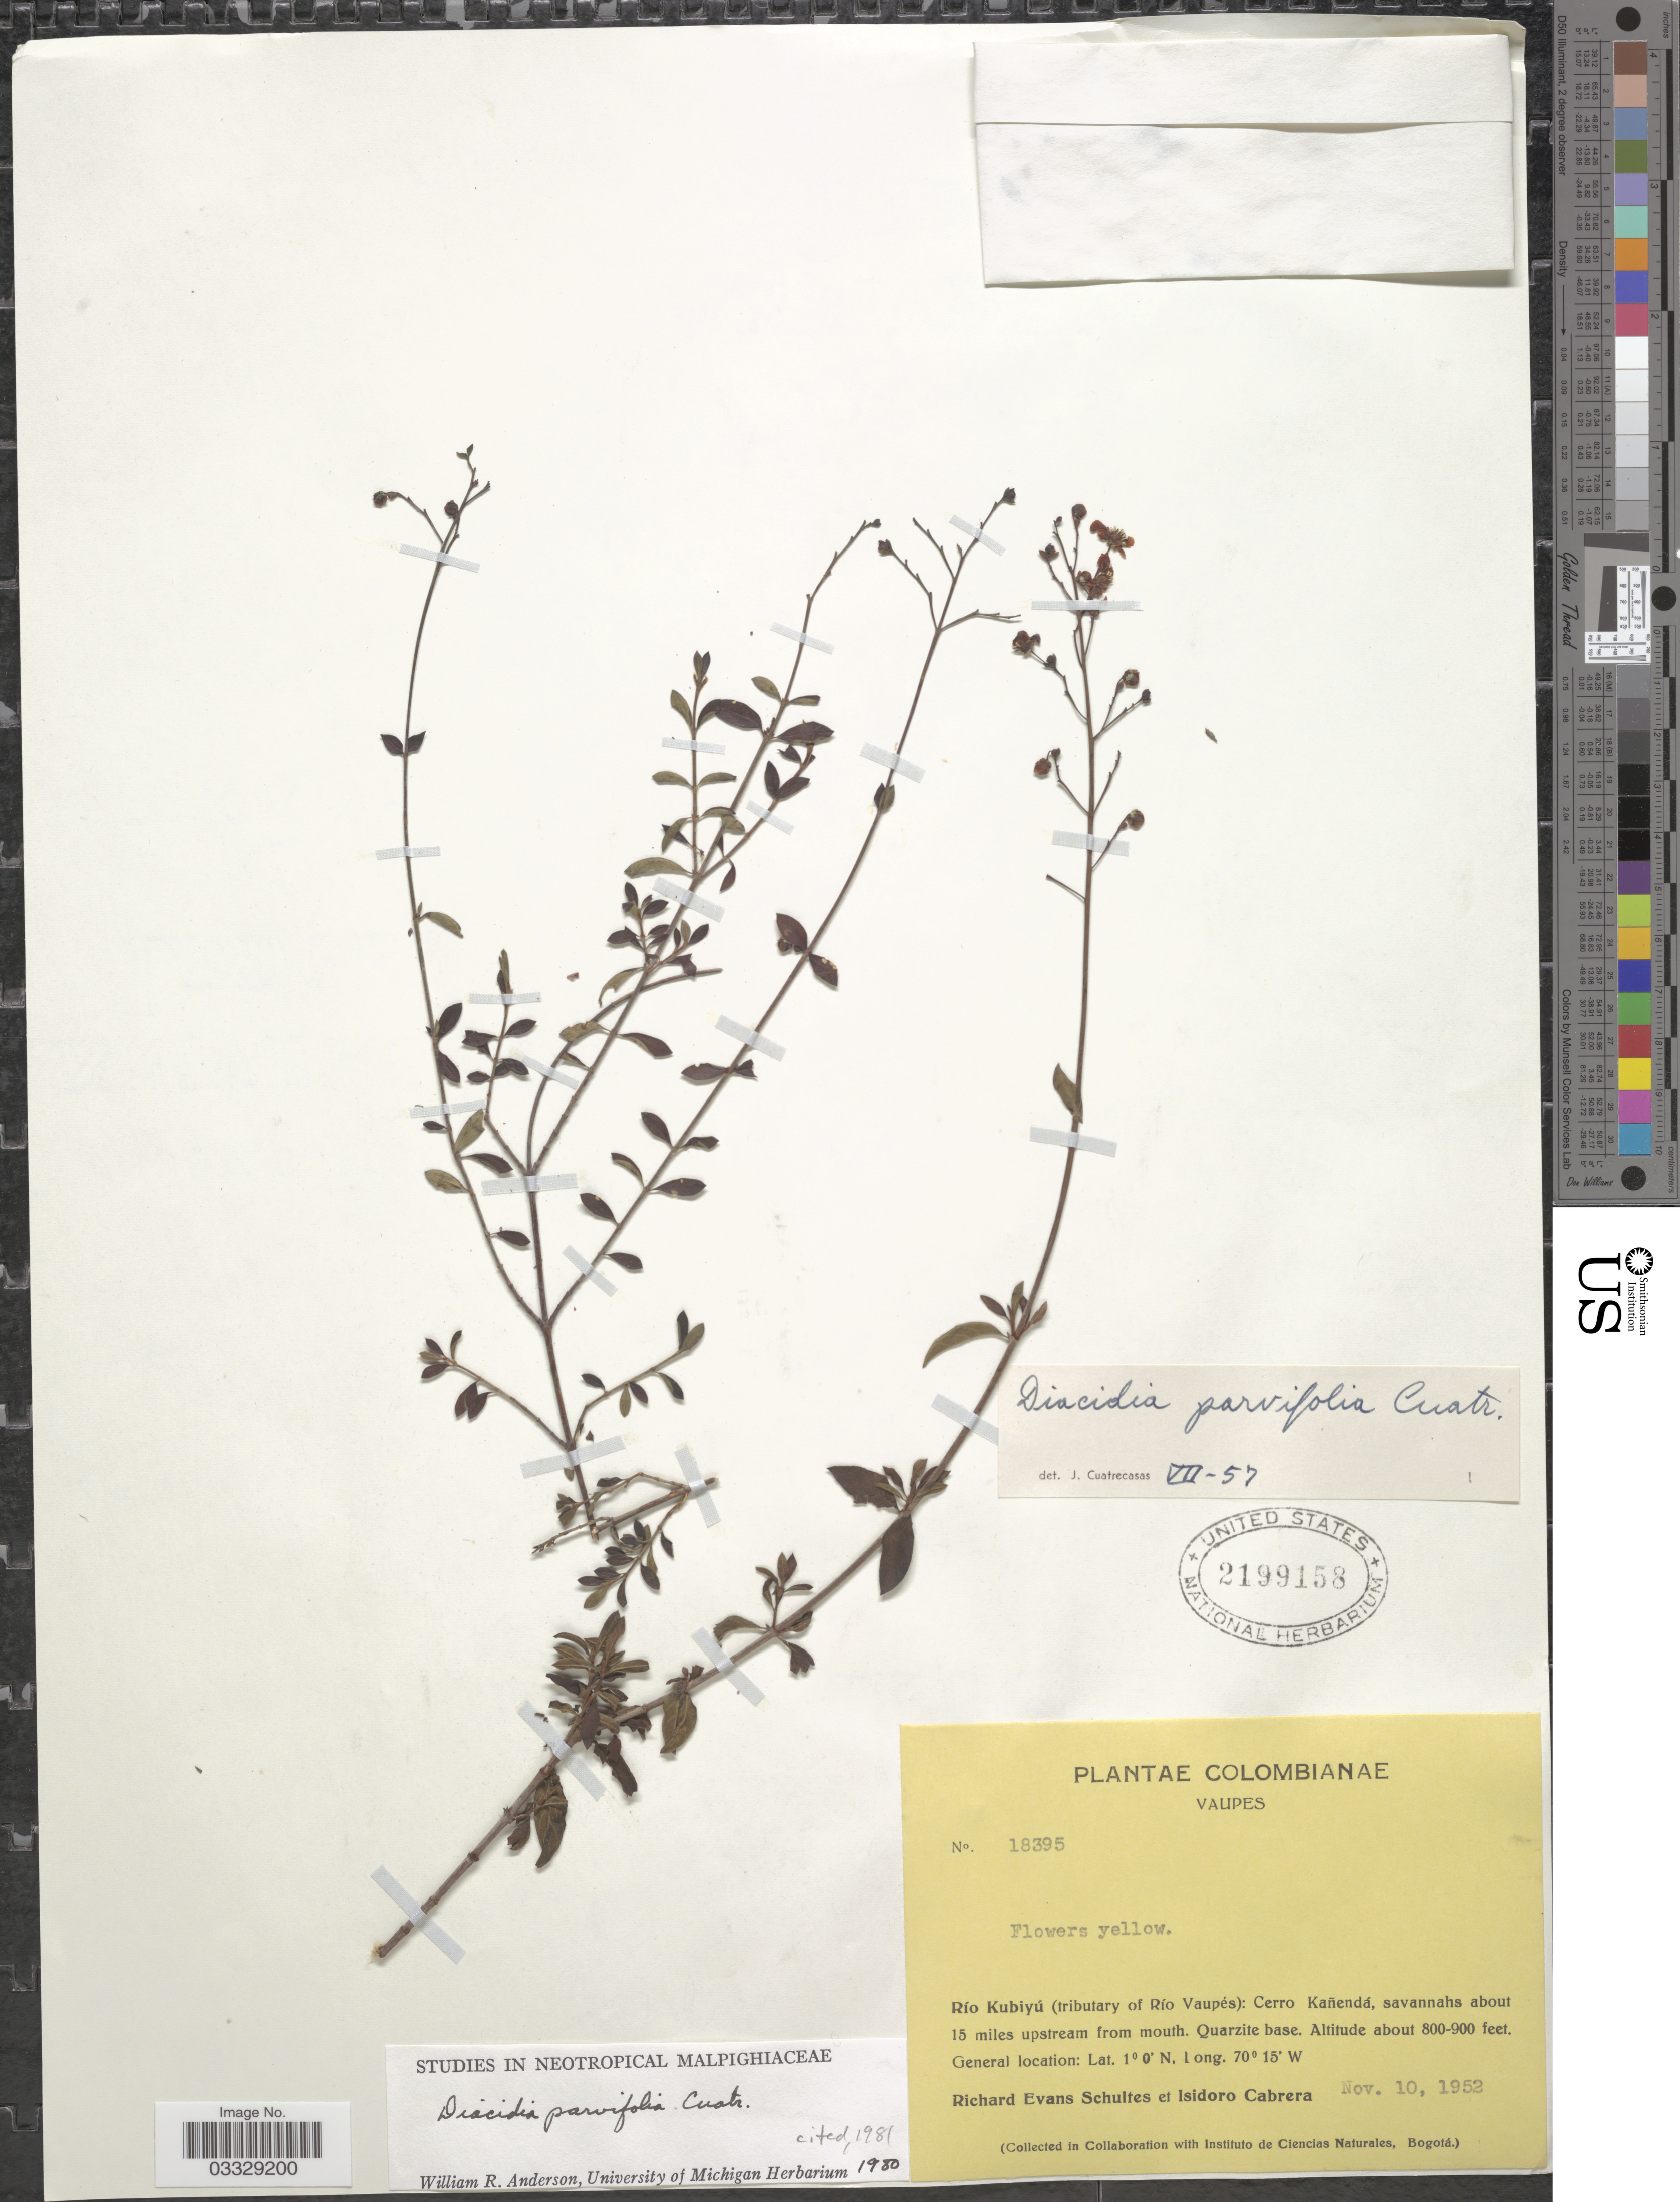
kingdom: Plantae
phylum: Tracheophyta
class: Magnoliopsida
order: Malpighiales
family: Malpighiaceae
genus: Diacidia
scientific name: Diacidia parvifolia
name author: Cuatrec.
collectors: R. E. Schultes & I. Cabrera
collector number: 18395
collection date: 1952-11-10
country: Colombia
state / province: Vaupés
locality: Río Kubiyú (tributary of Río Vaupés): Cerro Kañendá, savannahs about 15 miles upstream from mouth. Quartzite base.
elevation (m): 244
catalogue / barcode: US 2199158